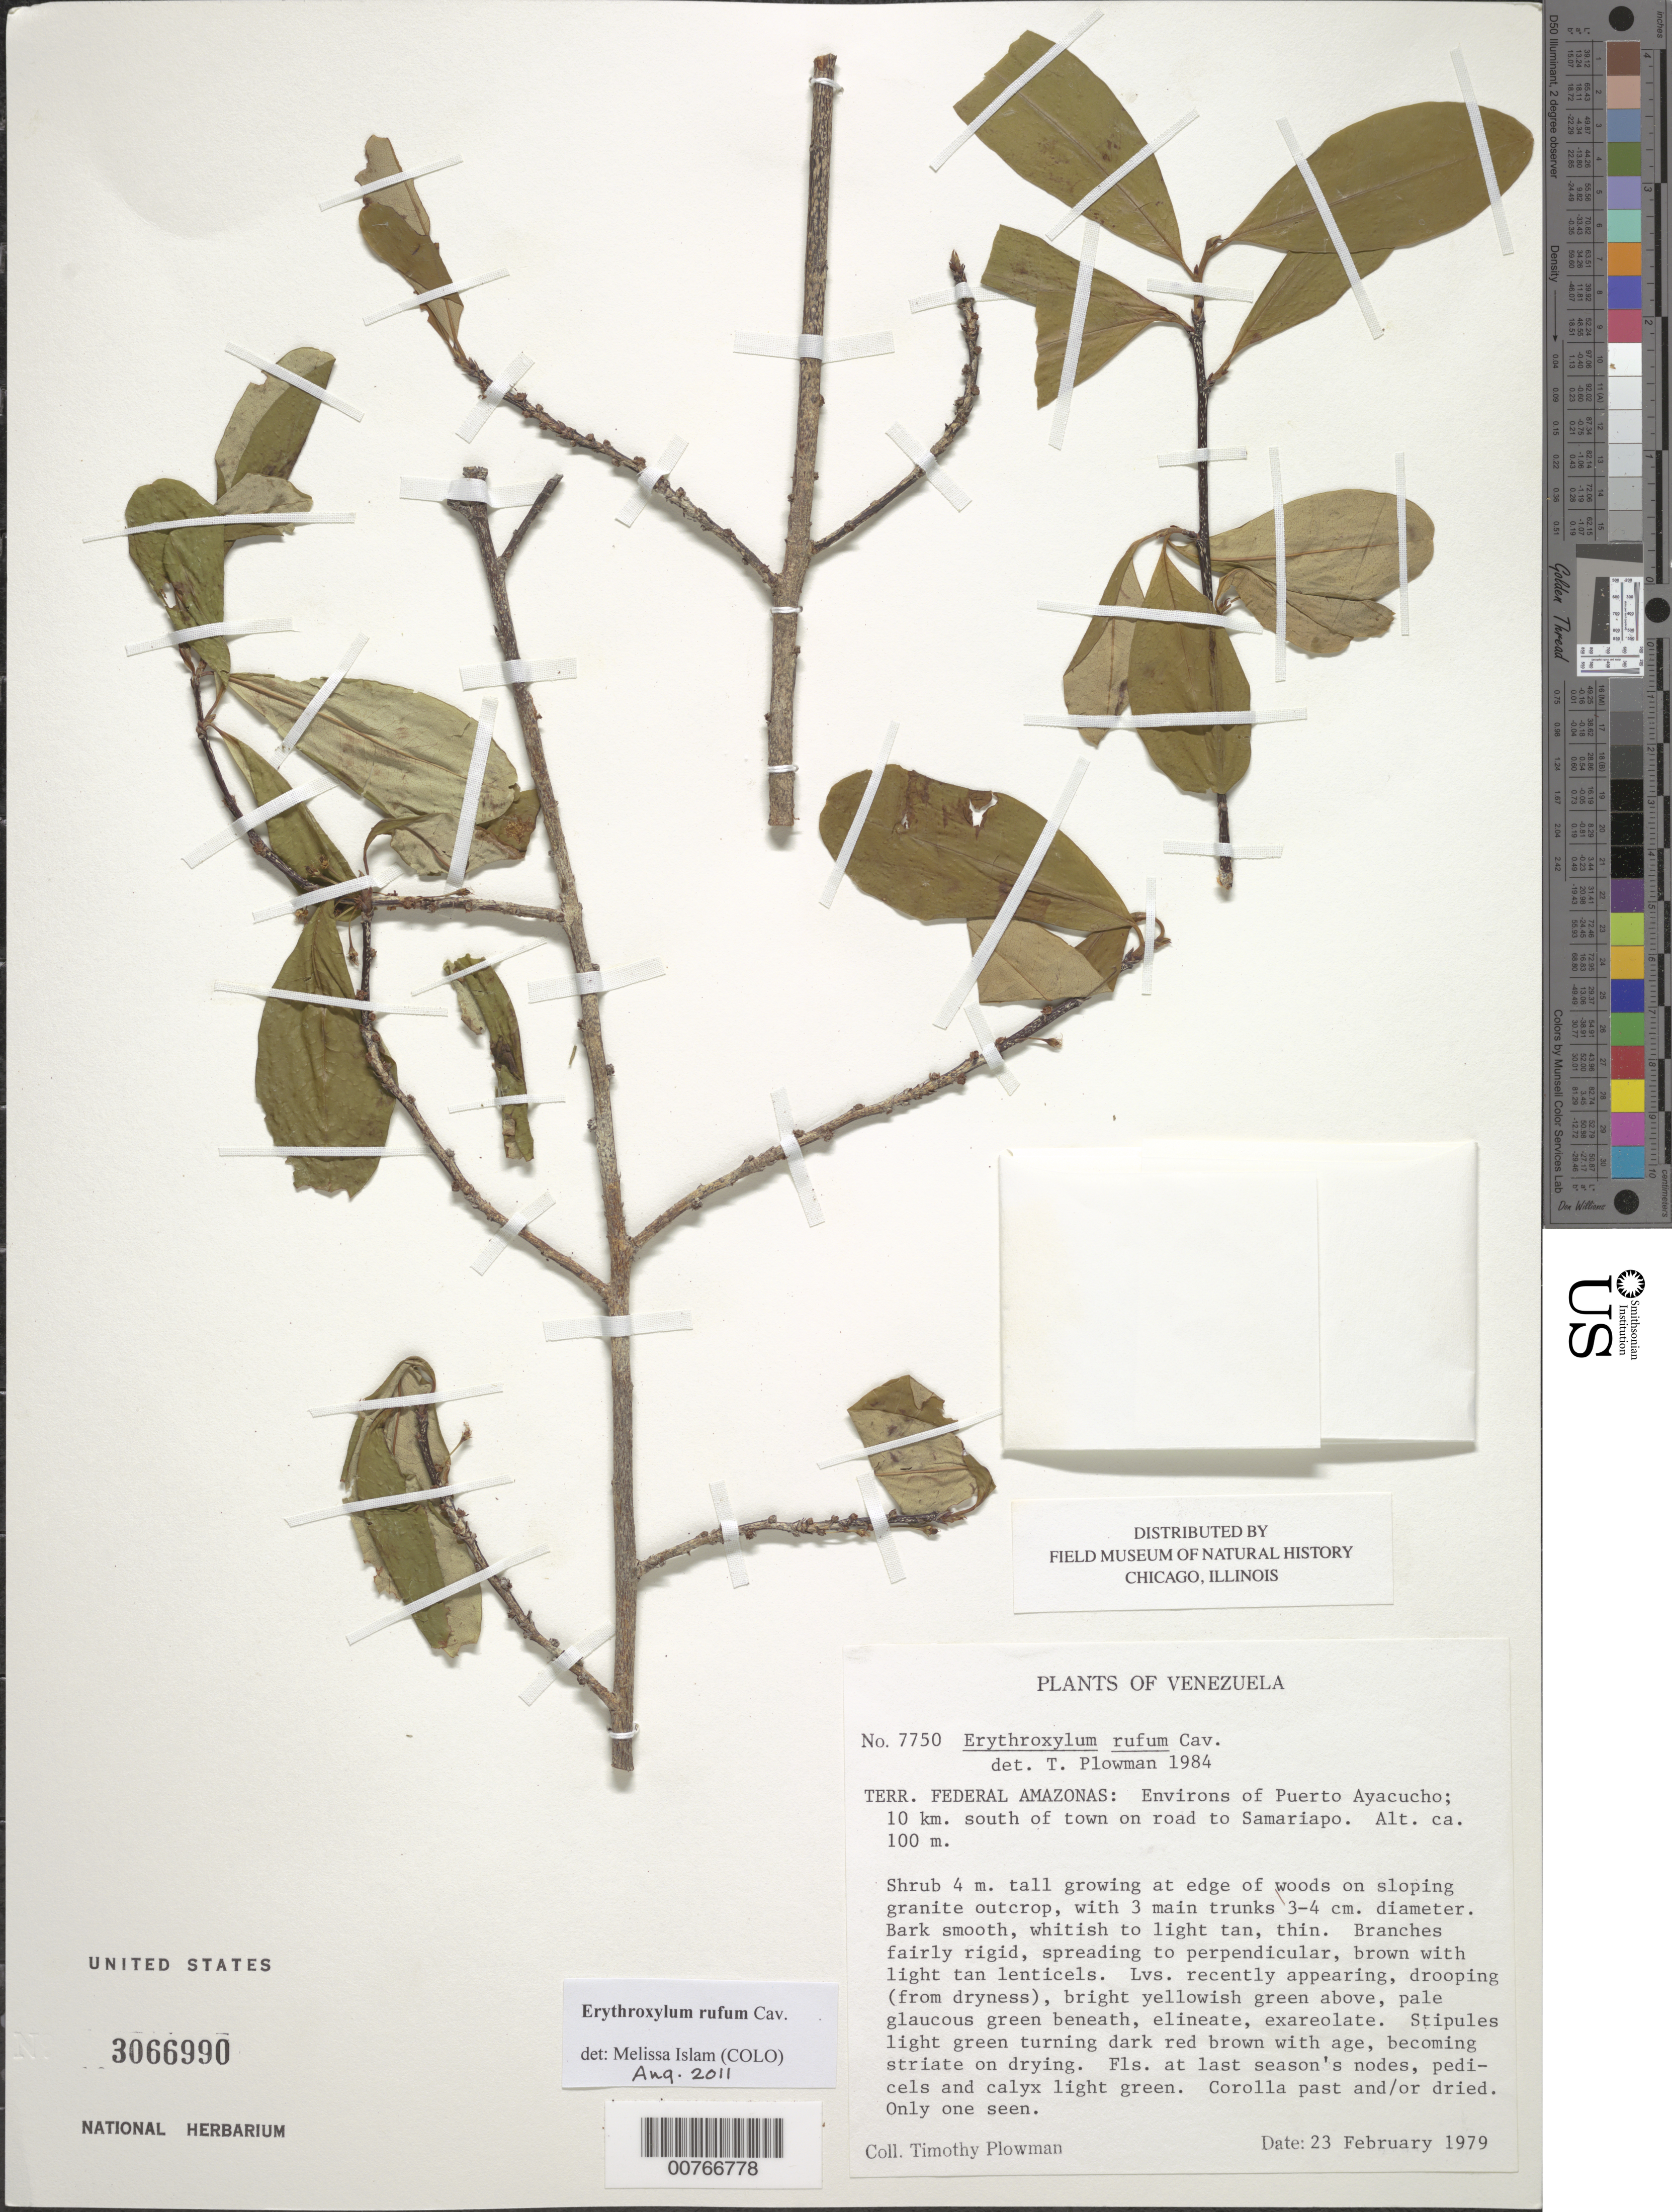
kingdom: Plantae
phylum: Tracheophyta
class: Magnoliopsida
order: Malpighiales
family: Erythroxylaceae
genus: Erythroxylum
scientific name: Erythroxylum rufum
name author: Cav.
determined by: Plowman, Timothy C.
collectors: T. Plowman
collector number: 7750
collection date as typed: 23-Feb-79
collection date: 1979-02-23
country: Venezuela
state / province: Amazonas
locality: Puerto Ayacucho, 10 km S of town on road to Samariapo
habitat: Sloping granite outcrop at edge of woods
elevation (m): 100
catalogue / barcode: US 3066990